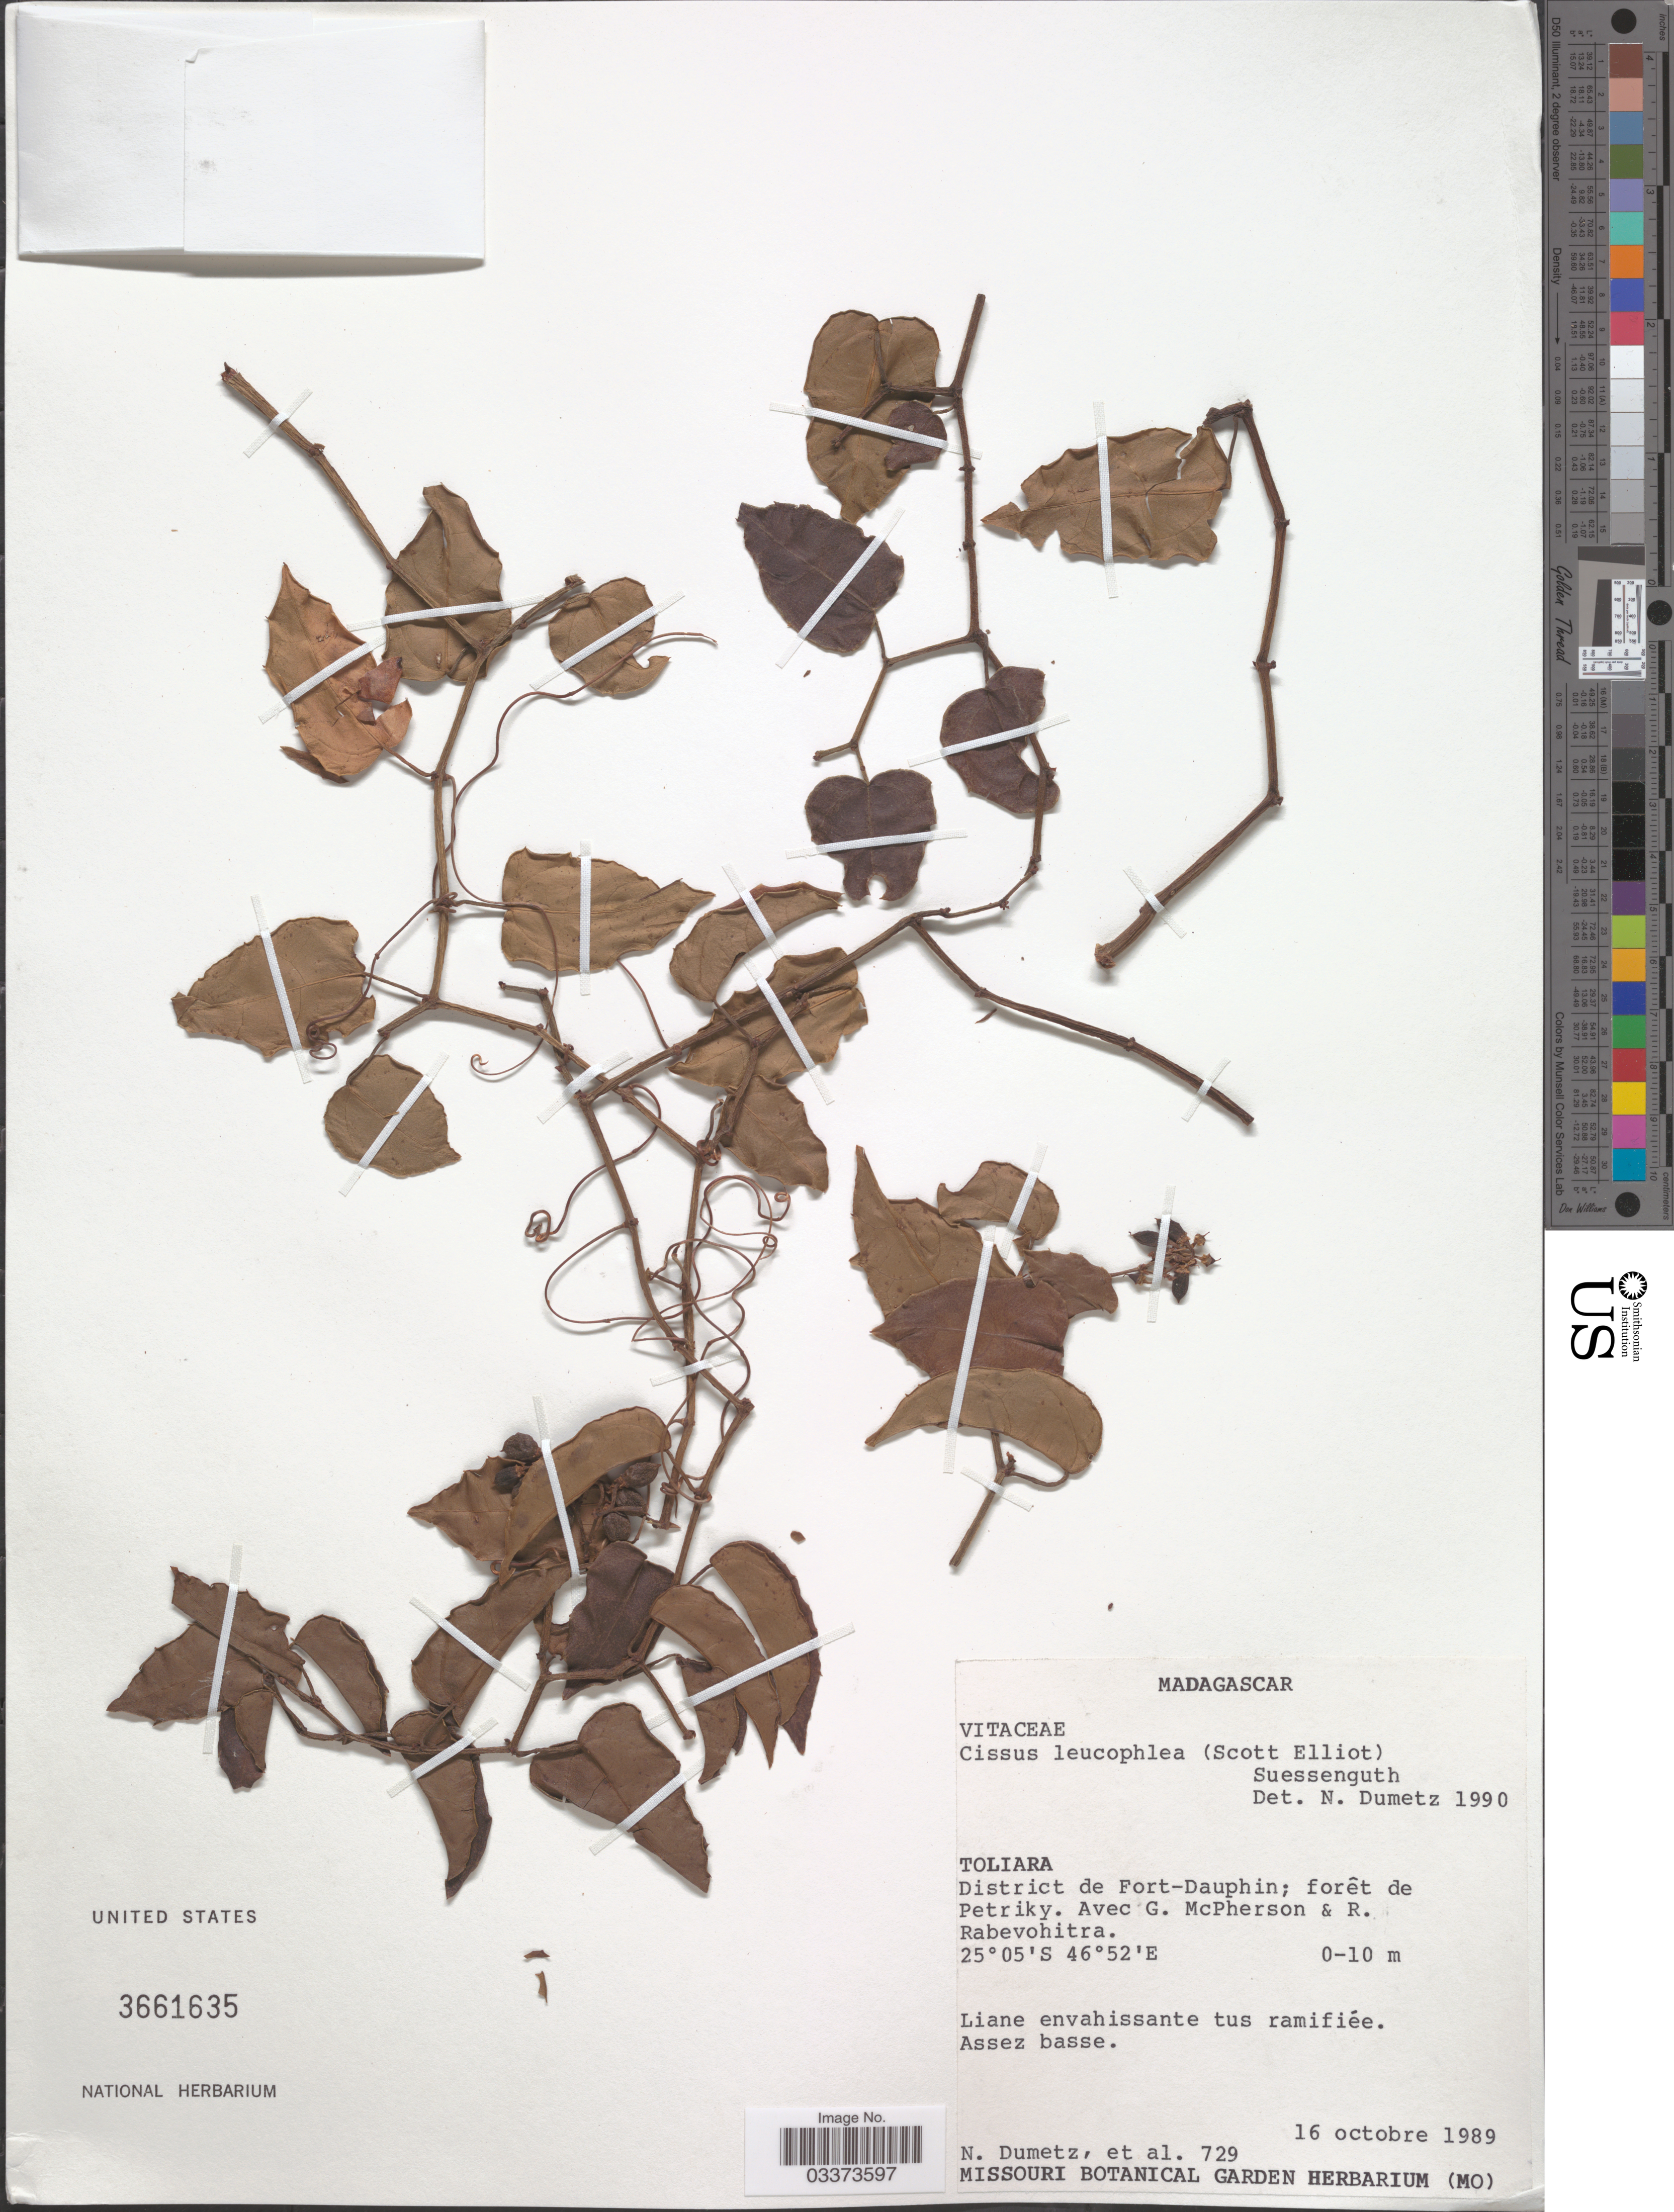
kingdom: Plantae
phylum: Tracheophyta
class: Magnoliopsida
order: Vitales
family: Vitaceae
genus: Cissus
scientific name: Cissus leucophleus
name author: (Scott Elliot) Suess.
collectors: N. Dumetz, G. McPherson & R. Rabevohitra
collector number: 729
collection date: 1989-10-16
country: Madagascar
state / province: Anosy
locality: District de Fort-Dauphin; forêt de Petriky.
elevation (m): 0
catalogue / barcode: US 3661635